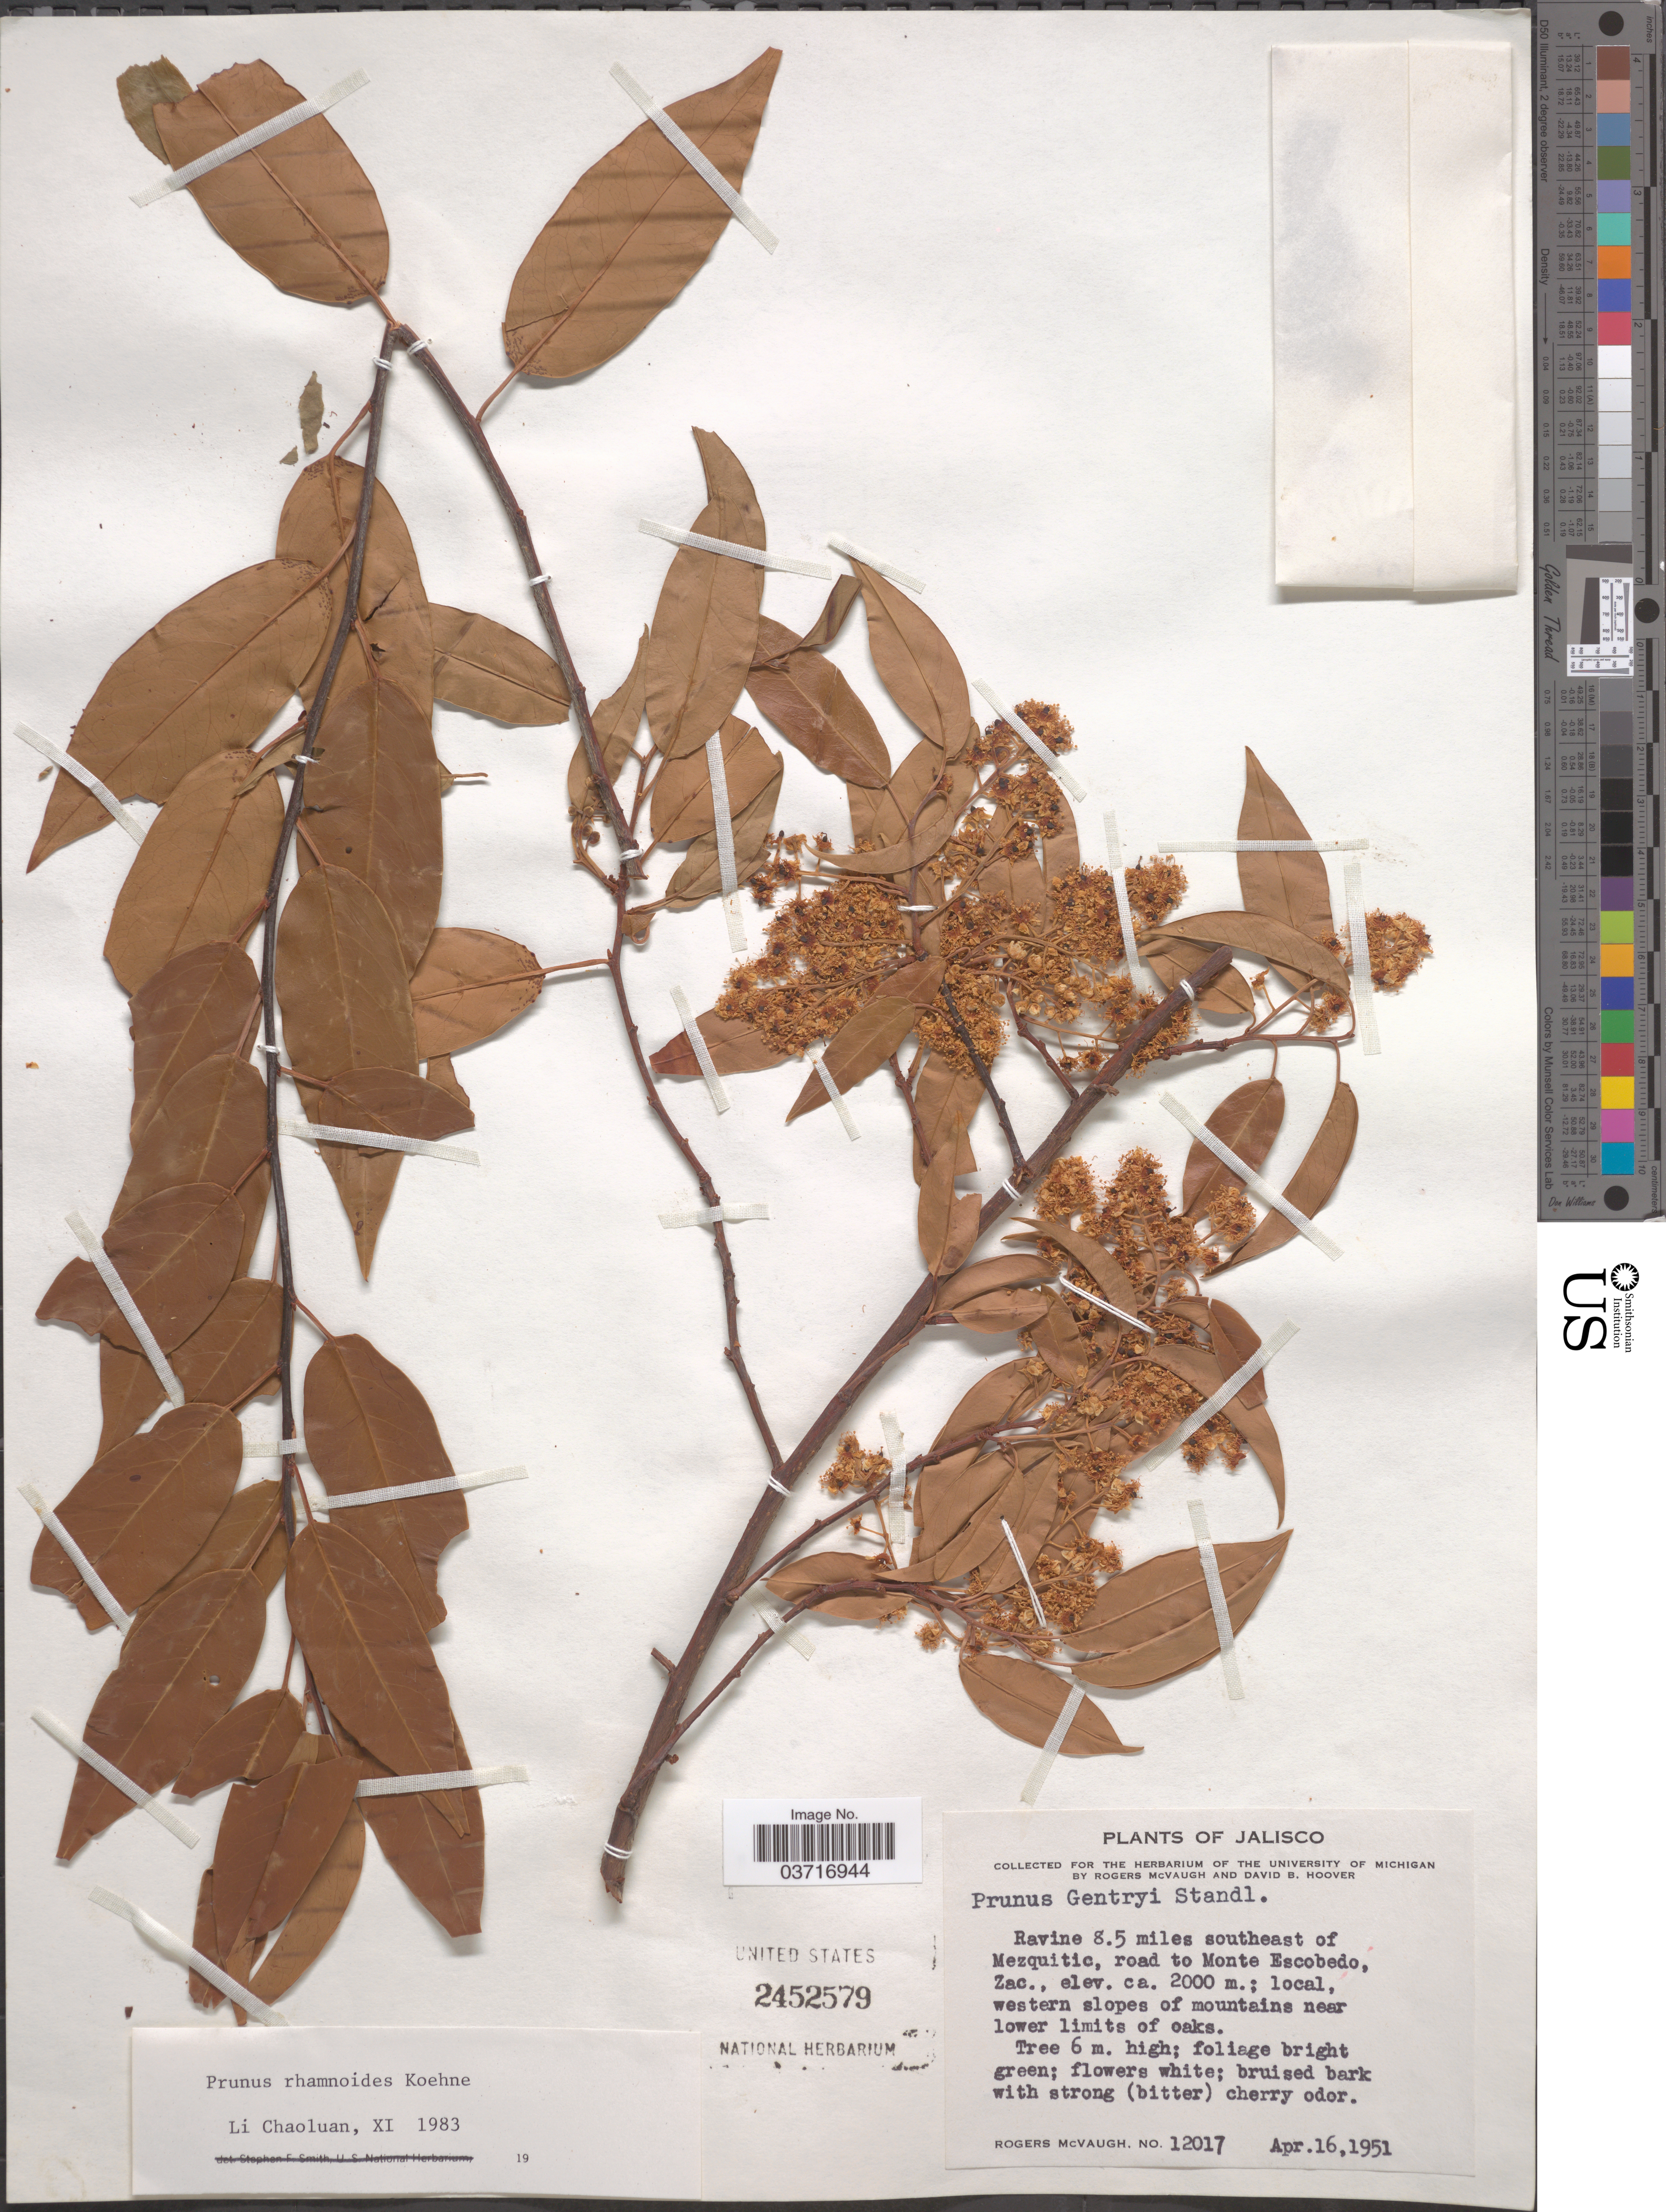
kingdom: Plantae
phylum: Tracheophyta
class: Magnoliopsida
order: Rosales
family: Rosaceae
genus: Prunus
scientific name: Prunus rhamnoides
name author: Koehne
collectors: R. McVaugh & D. B. Hoover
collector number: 12017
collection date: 1951-04-16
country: Mexico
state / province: Jalisco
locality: Ravine 8.5 miles southeast of Mezquitic, road to Monte Escobedo, Zac. Local, western slopes of mountains near lower limits of oaks.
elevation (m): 2000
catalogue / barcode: US 2452579